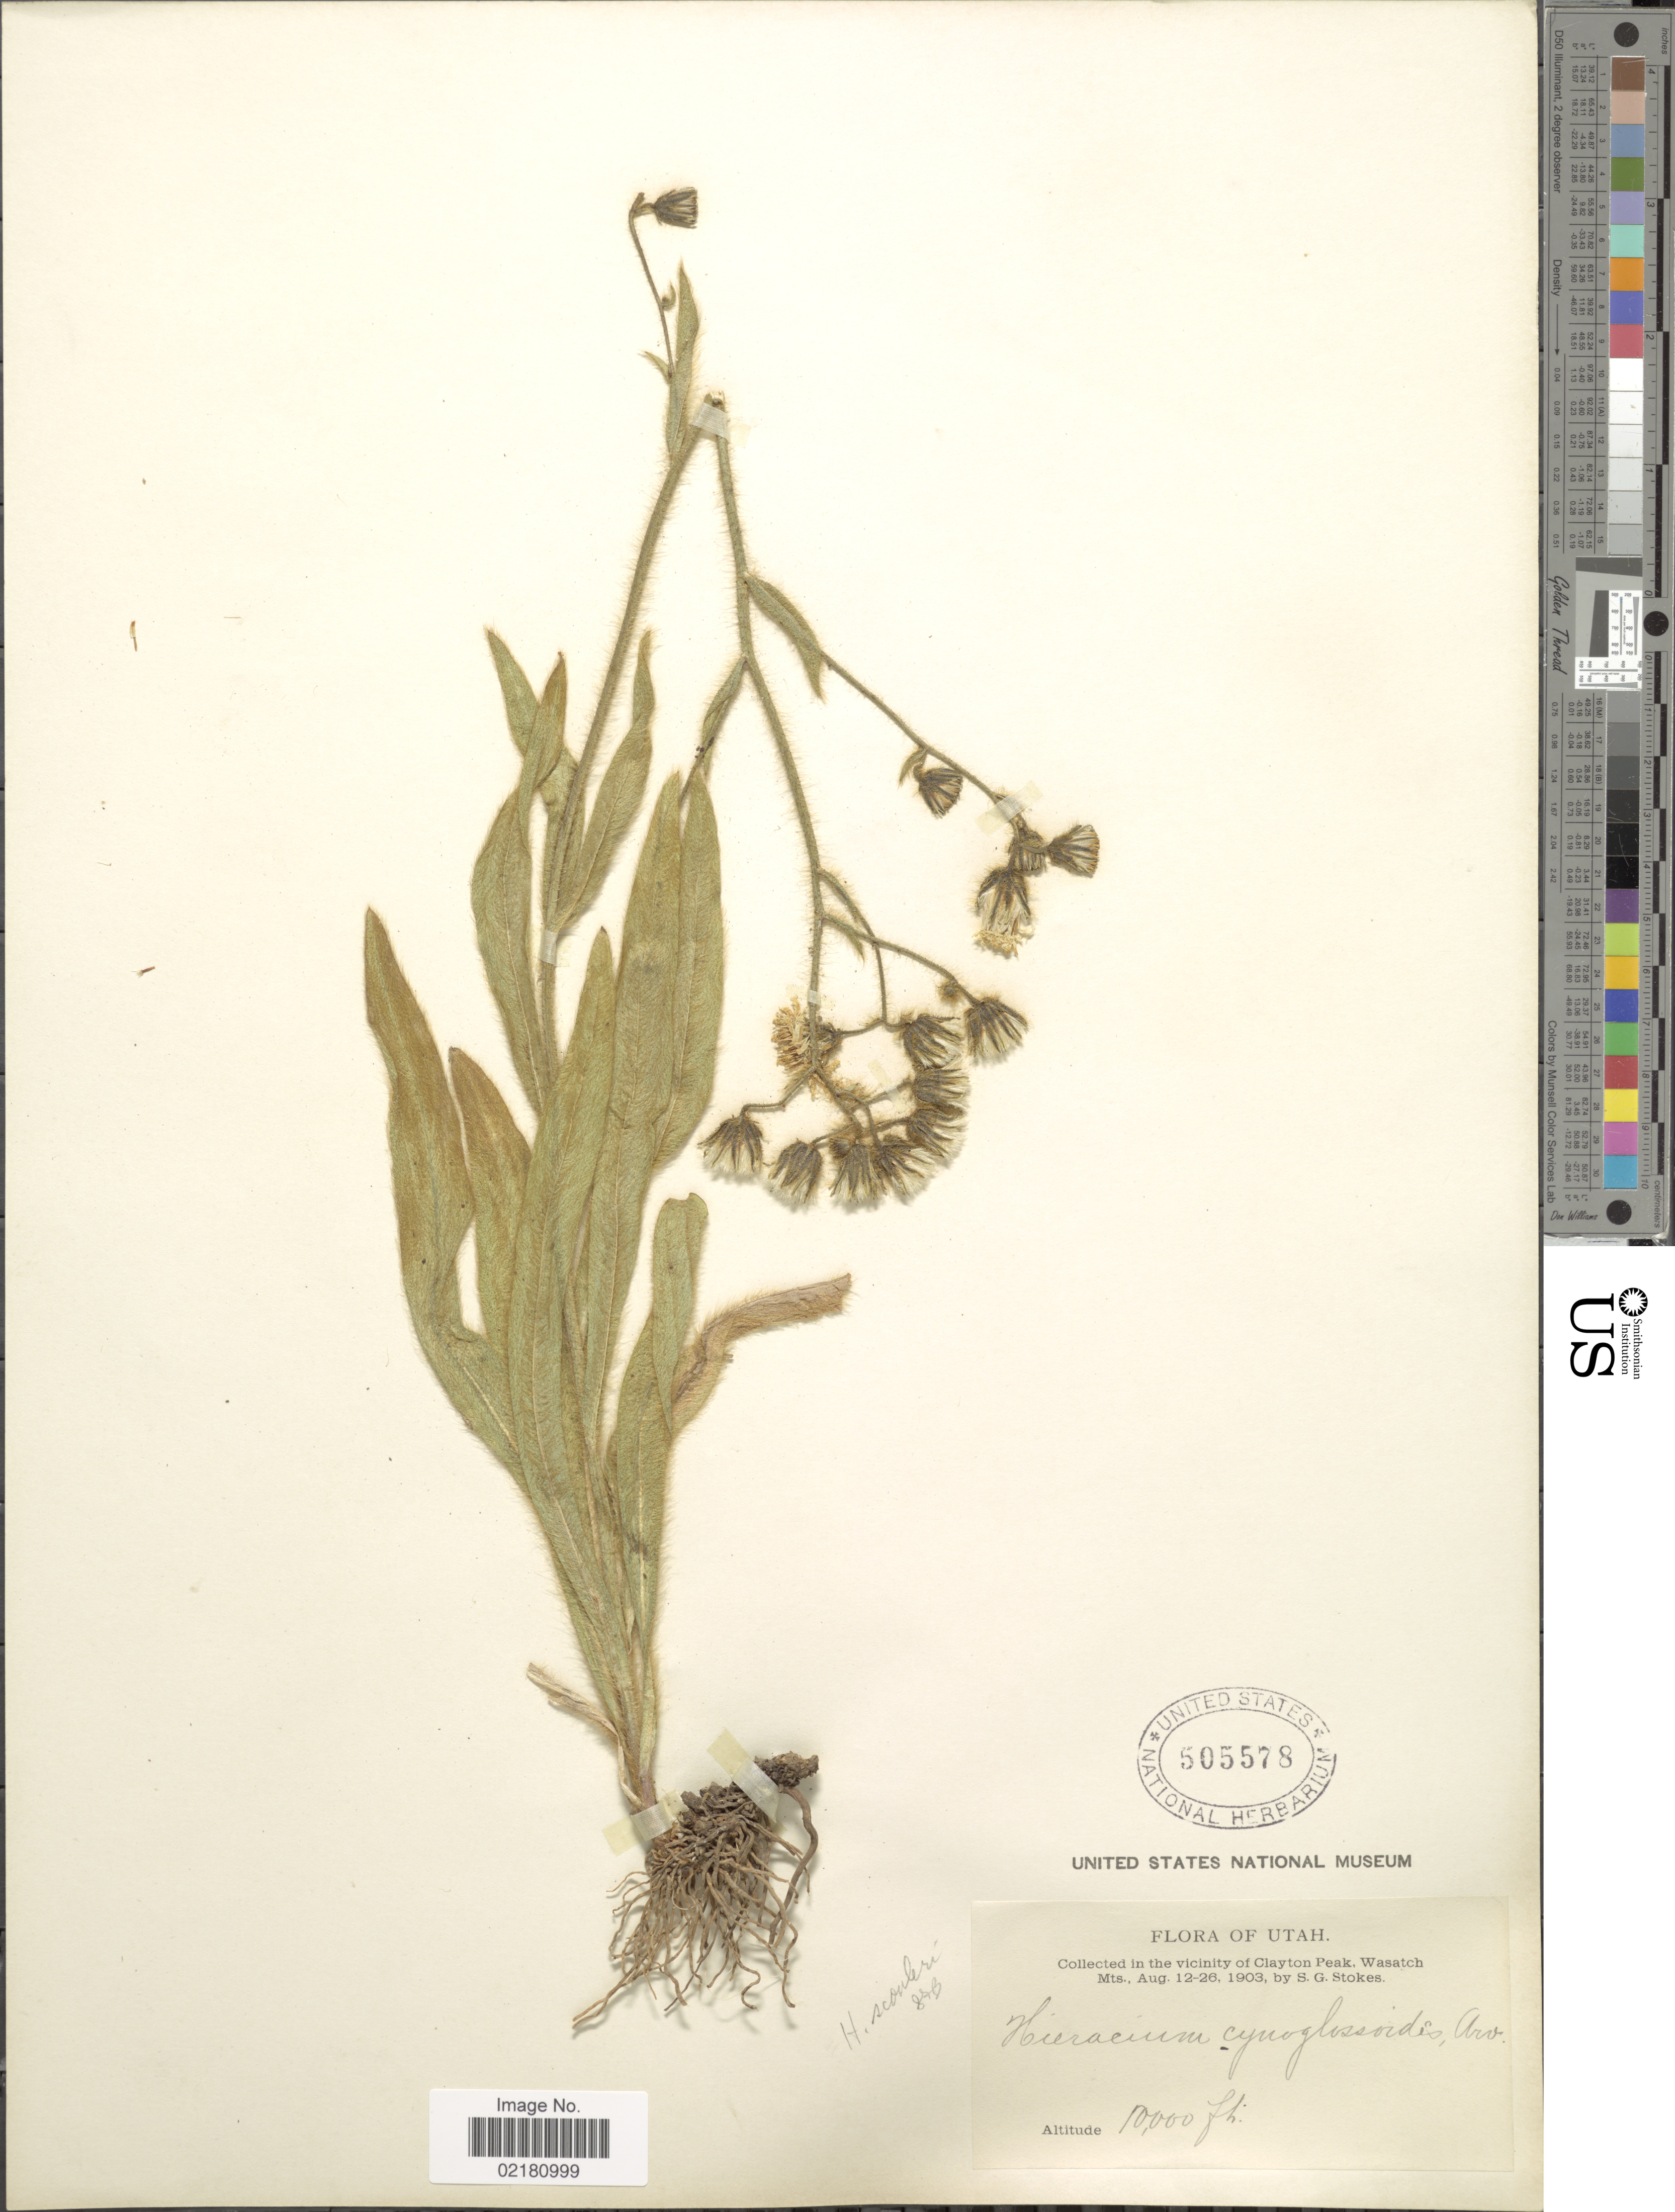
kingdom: Plantae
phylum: Tracheophyta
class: Magnoliopsida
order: Asterales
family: Asteraceae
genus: Hieracium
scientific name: Hieracium scouleri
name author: Hook.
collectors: S. G. Stokes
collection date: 1903-08-12/1903-08-26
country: United States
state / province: Utah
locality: The vicinity of Clayton Peak, Wasatch Mts.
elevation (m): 3048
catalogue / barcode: US 505578